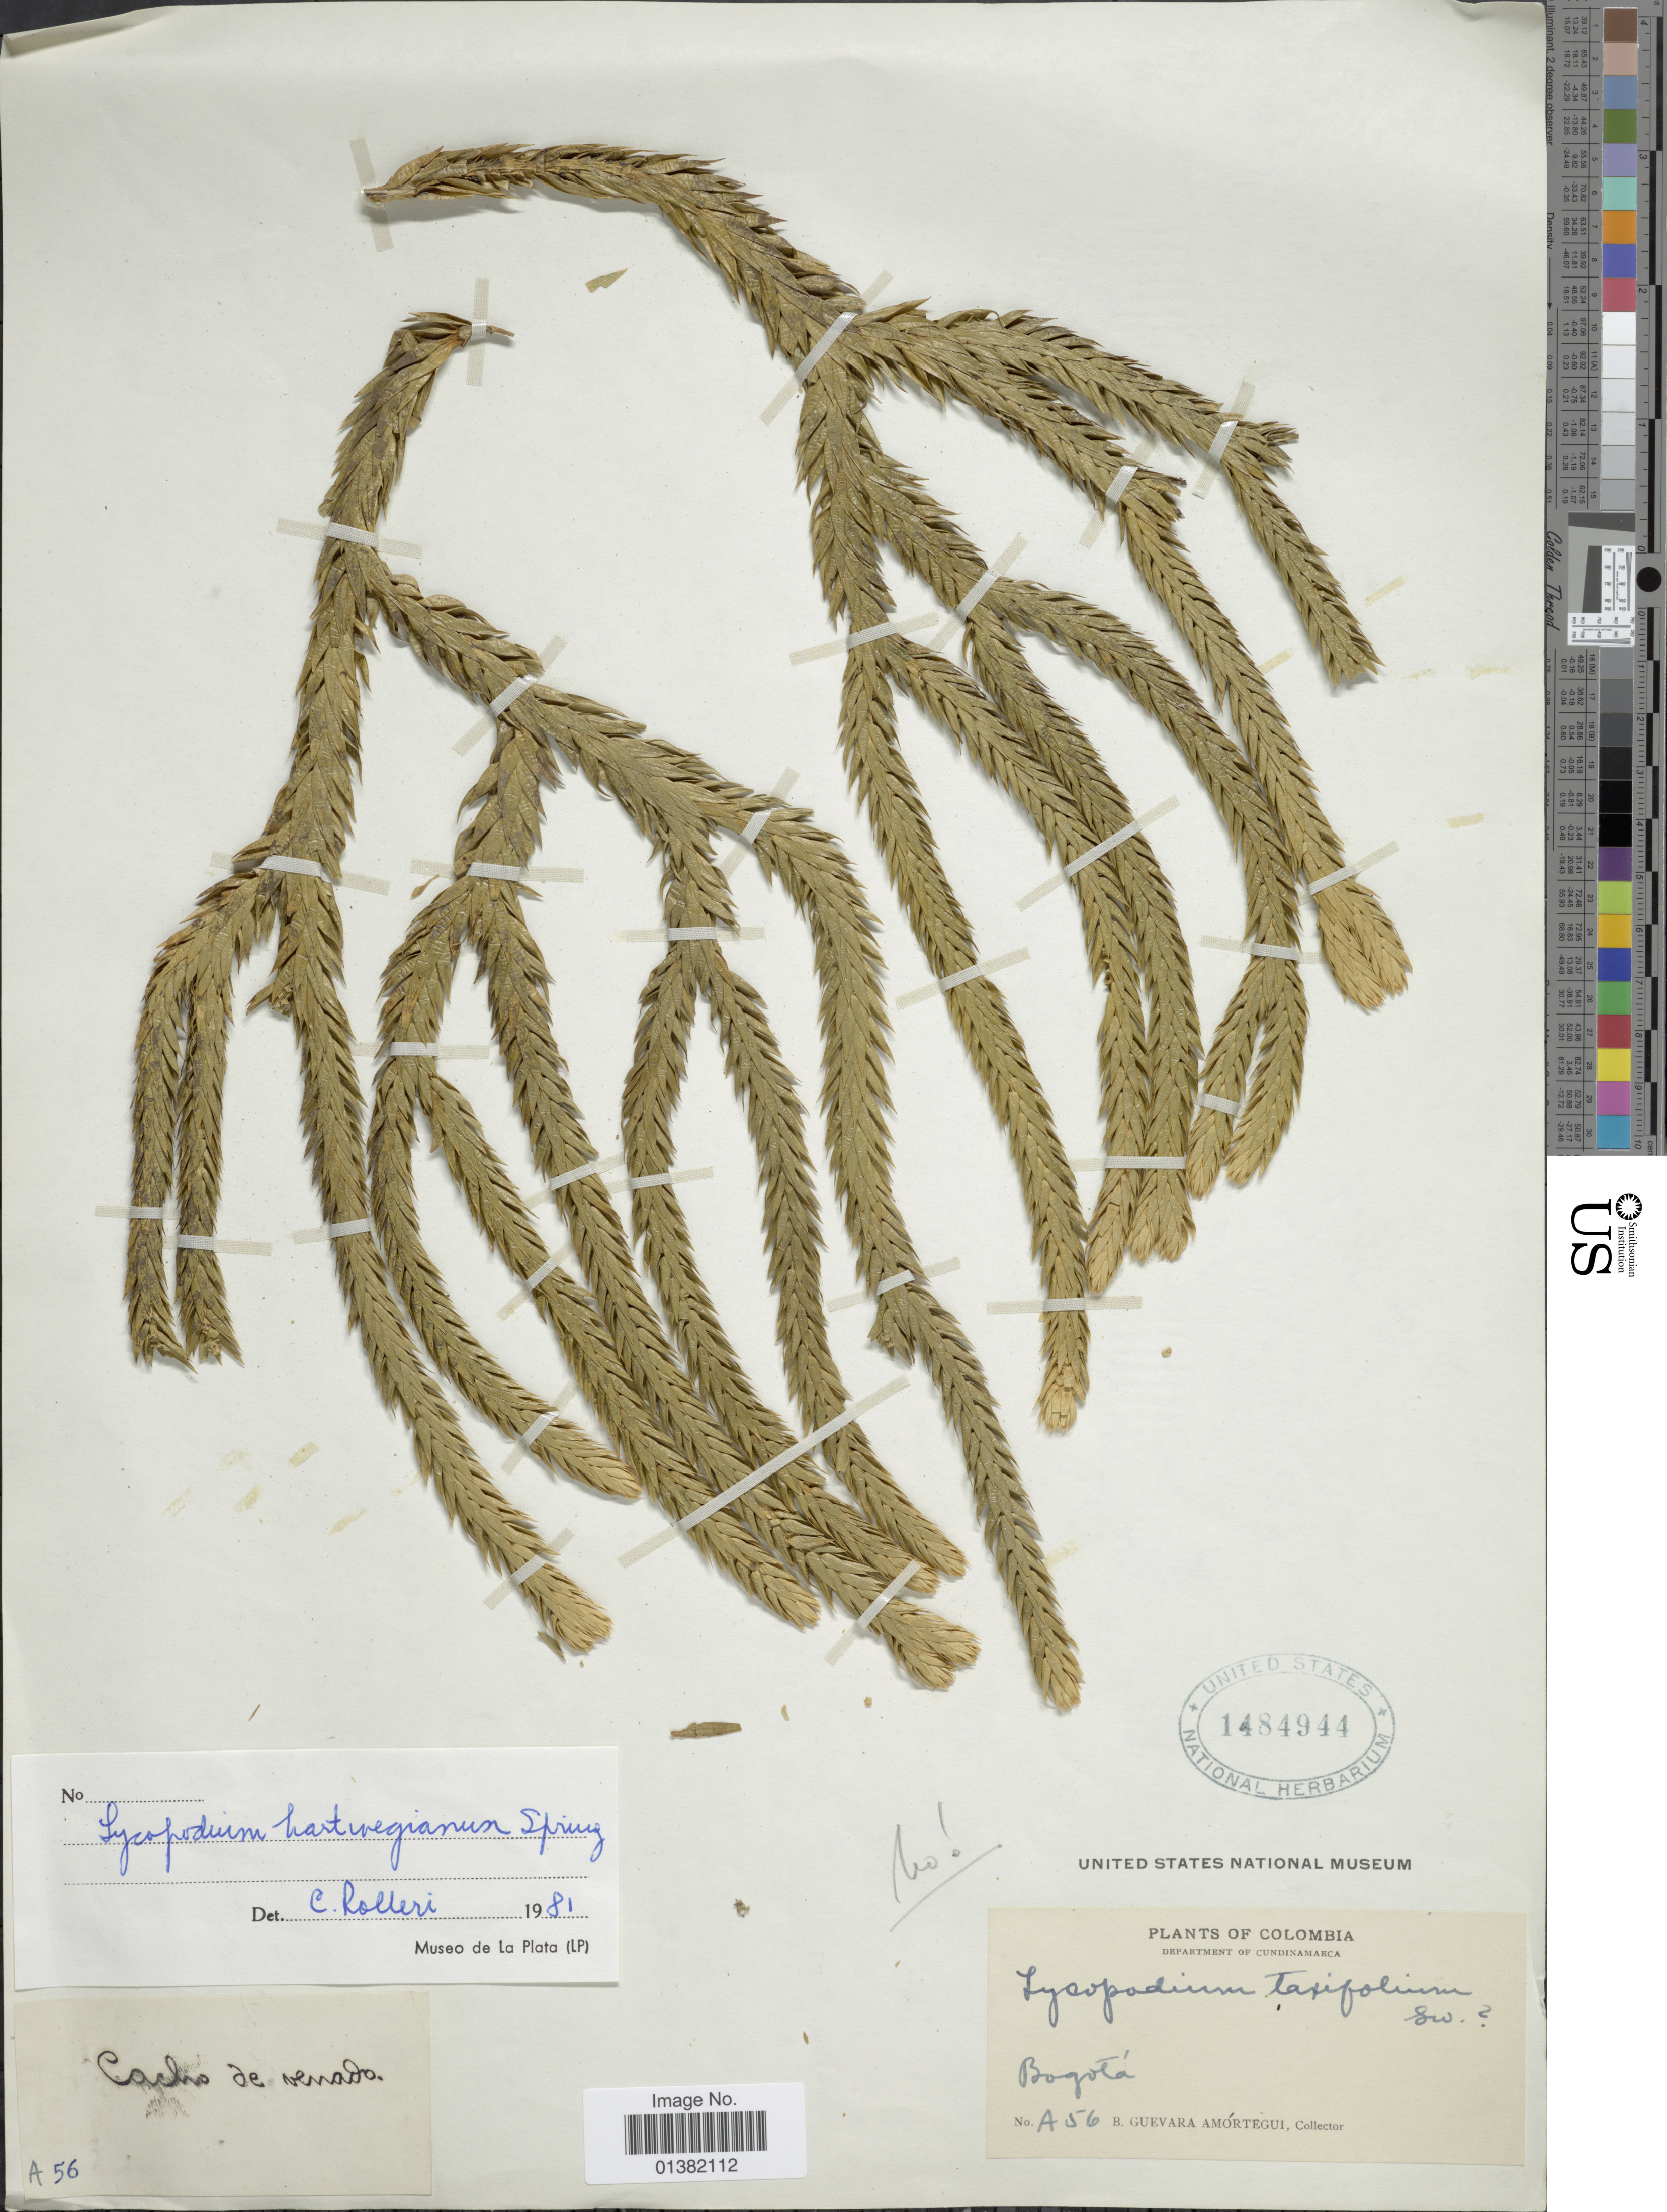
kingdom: Plantae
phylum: Tracheophyta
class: Lycopodiopsida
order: Lycopodiales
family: Lycopodiaceae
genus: Phlegmariurus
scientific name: Phlegmariurus hartwegianus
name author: (Spring) B. Øllg.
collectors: B. Amórtegui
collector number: A56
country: Colombia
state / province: Cundinamarca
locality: Bogotá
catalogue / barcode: US 1484944